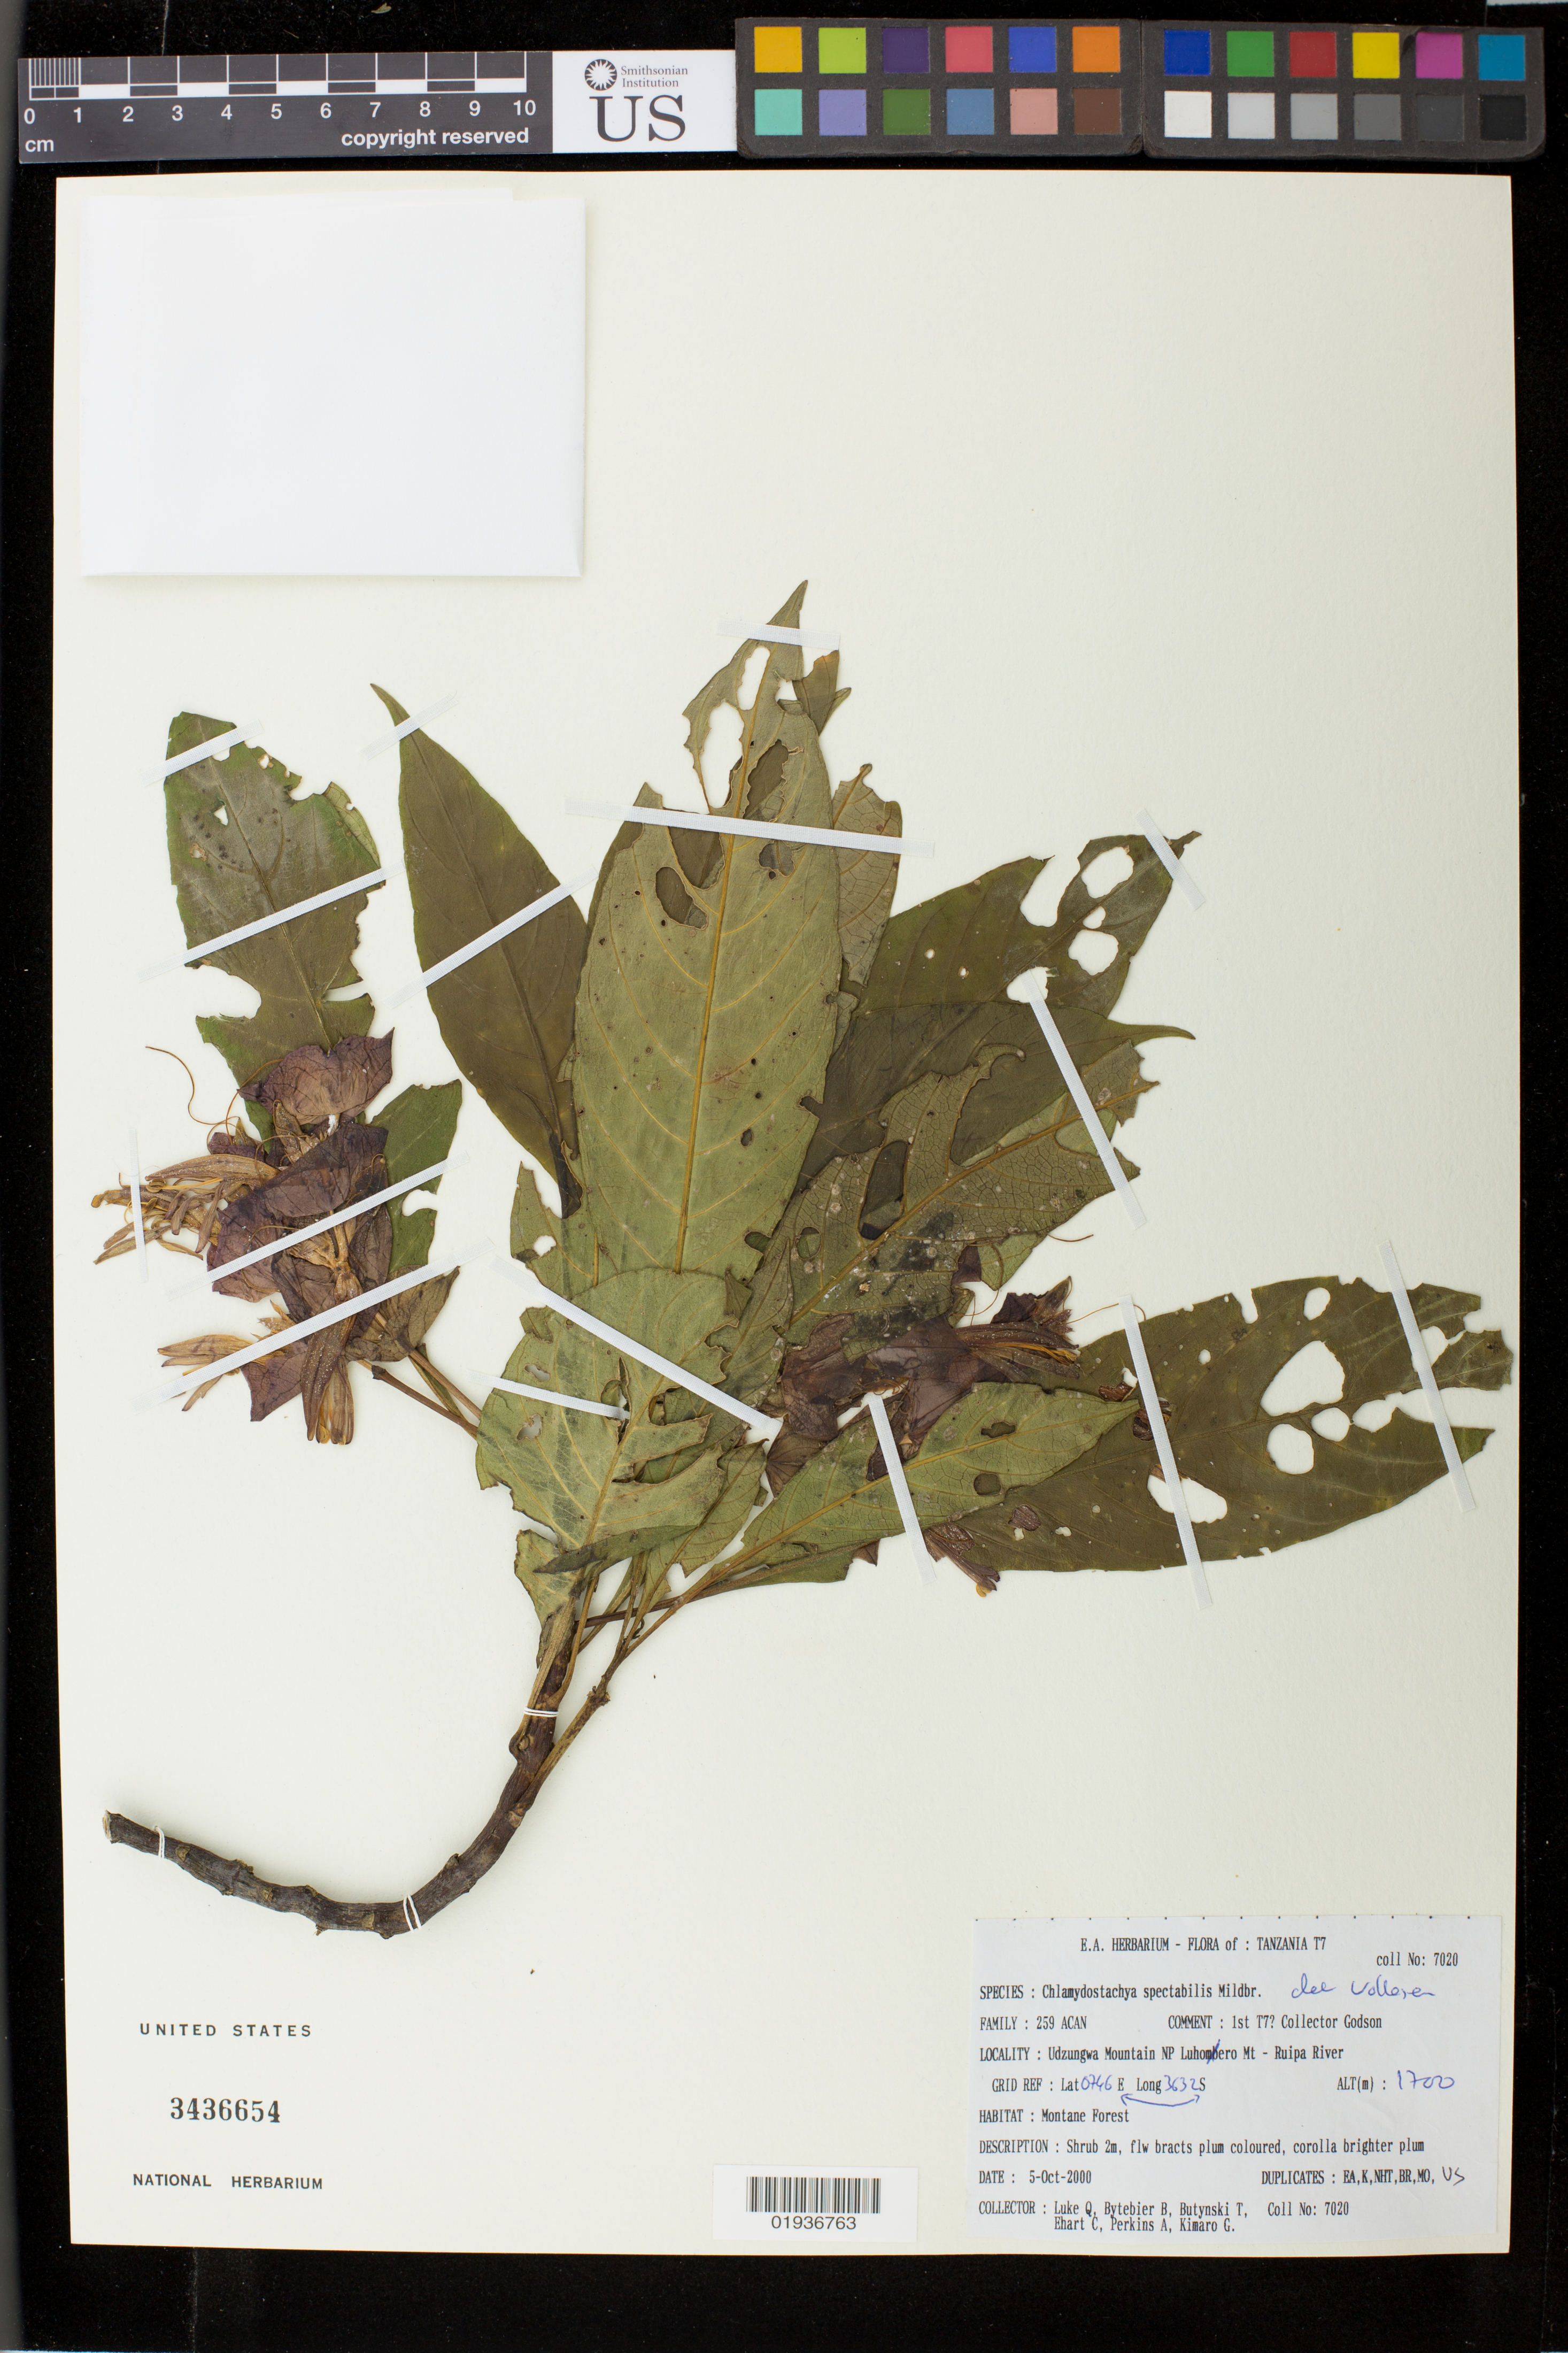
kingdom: Plantae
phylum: Tracheophyta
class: Magnoliopsida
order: Lamiales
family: Acanthaceae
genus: Chlamydostachya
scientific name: Chlamydostachya spectabilis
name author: Mildbr.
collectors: B. Bytebier, T. Butynski, C. Ehart, A. Perkins & G. Kimaro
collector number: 7020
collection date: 2000-10-05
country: Tanzania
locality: Udzungwa Mountain NP Luhombero Mt- Ruipa River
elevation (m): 1700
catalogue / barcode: US 3436654